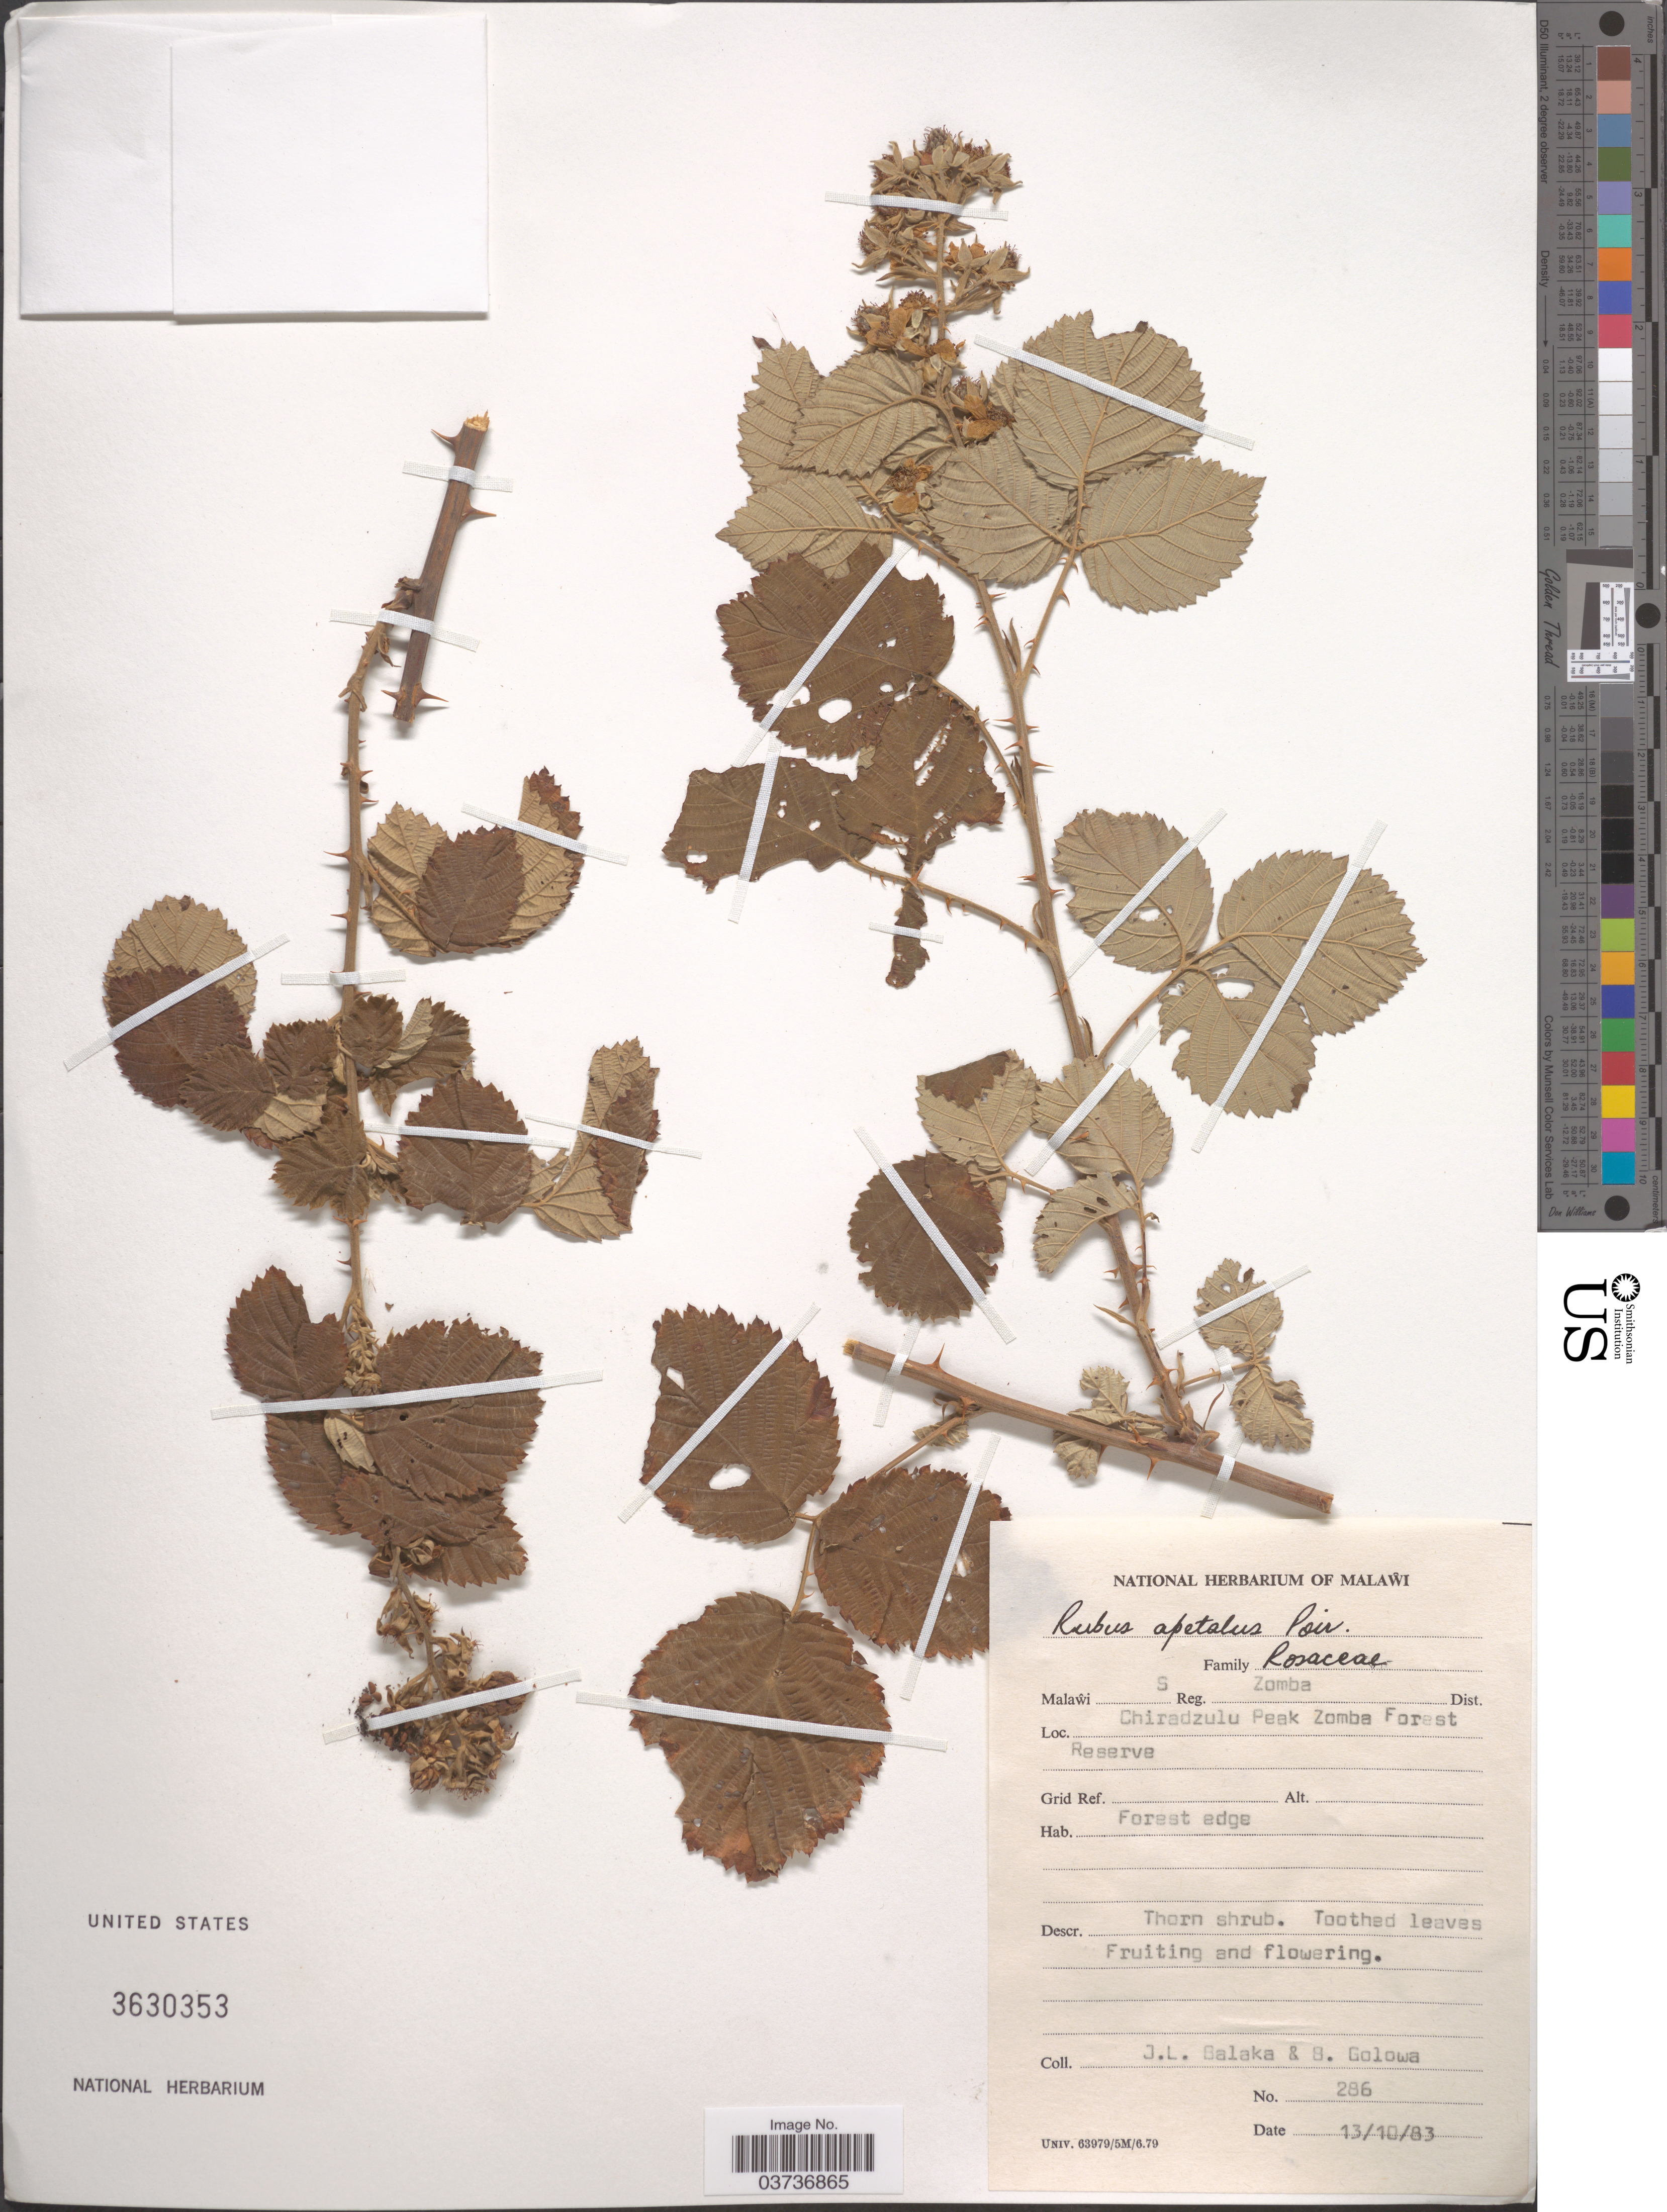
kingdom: Plantae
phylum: Tracheophyta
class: Magnoliopsida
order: Rosales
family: Rosaceae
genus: Rubus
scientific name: Rubus apetalus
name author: Poir.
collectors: J. Balaka & B. Golowa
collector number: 286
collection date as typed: Transcribed d/m/y: 13/10/83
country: Malawi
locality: Malawi S Reg. Zomba Dist. Chiradzulu Peak Zomba Forest Reserve.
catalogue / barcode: US 3630353